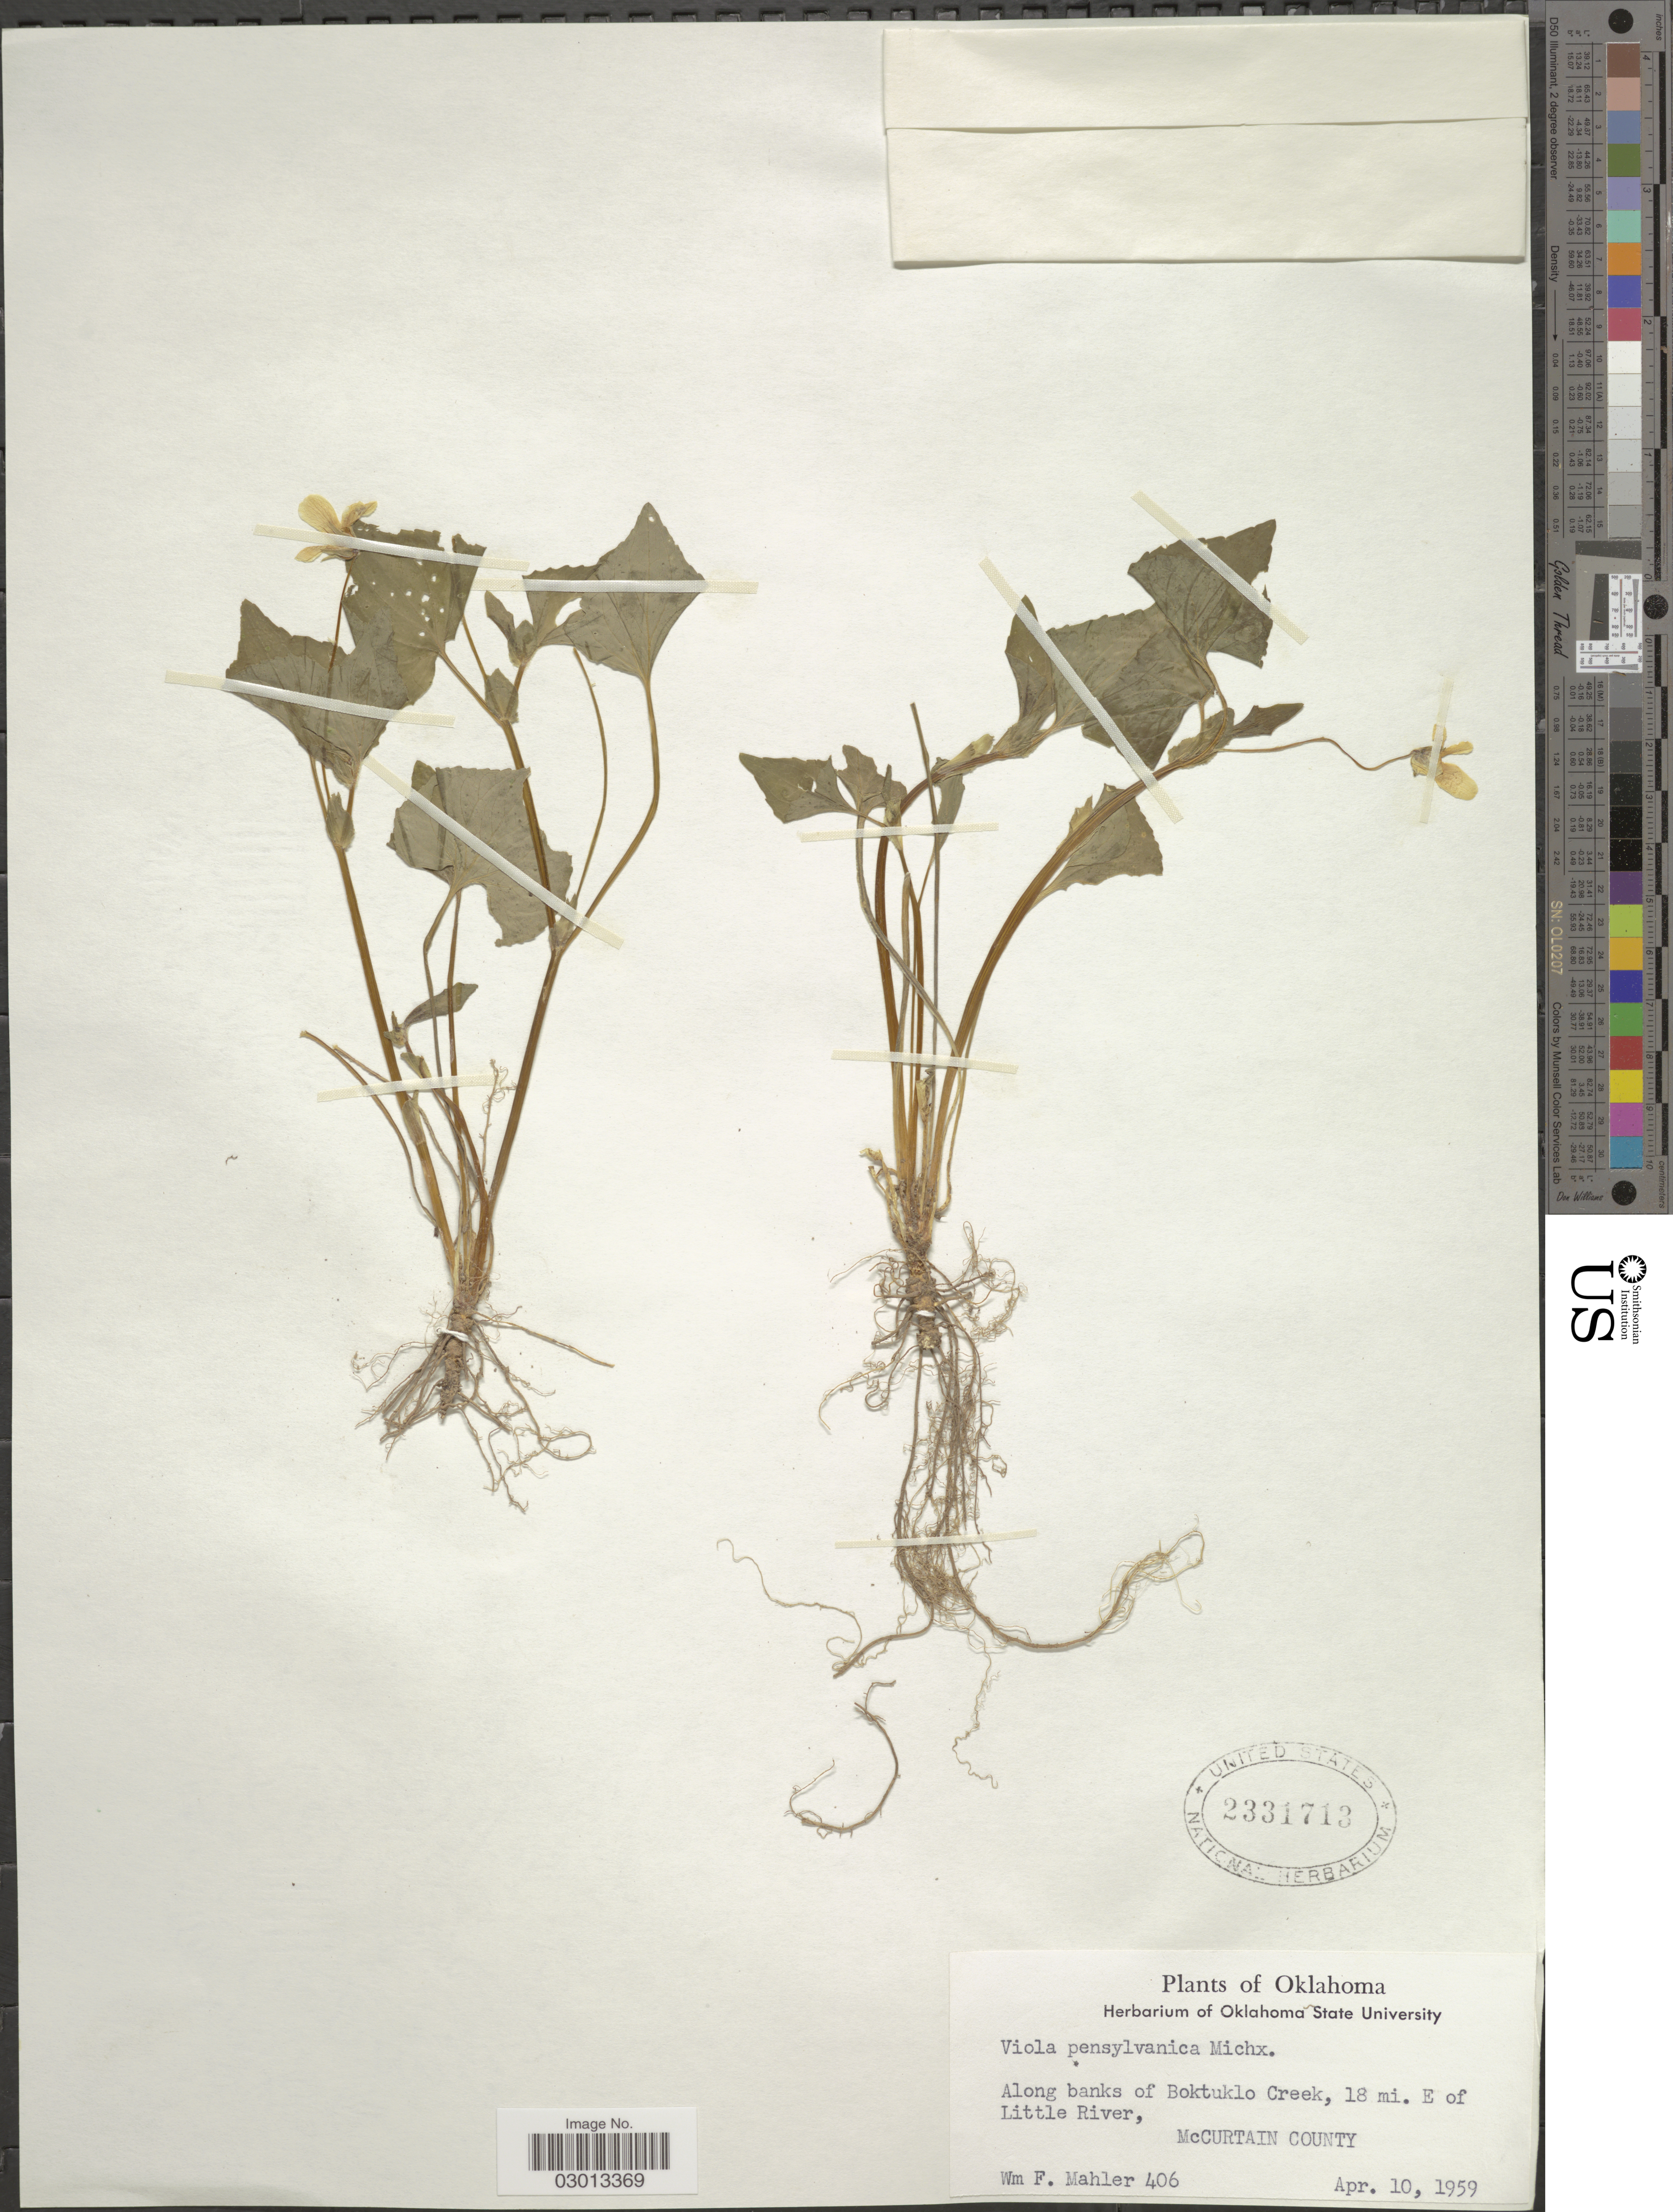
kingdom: Plantae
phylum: Tracheophyta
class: Magnoliopsida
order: Malpighiales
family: Violaceae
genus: Viola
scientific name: Viola pensylvanica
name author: Michx.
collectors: W. F. Mahler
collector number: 406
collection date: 1959-04-10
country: United States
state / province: Oklahoma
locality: Along banks of Boktuklo Creek, 18 mi. E of Little River, McCurtain County.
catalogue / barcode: US 2331713